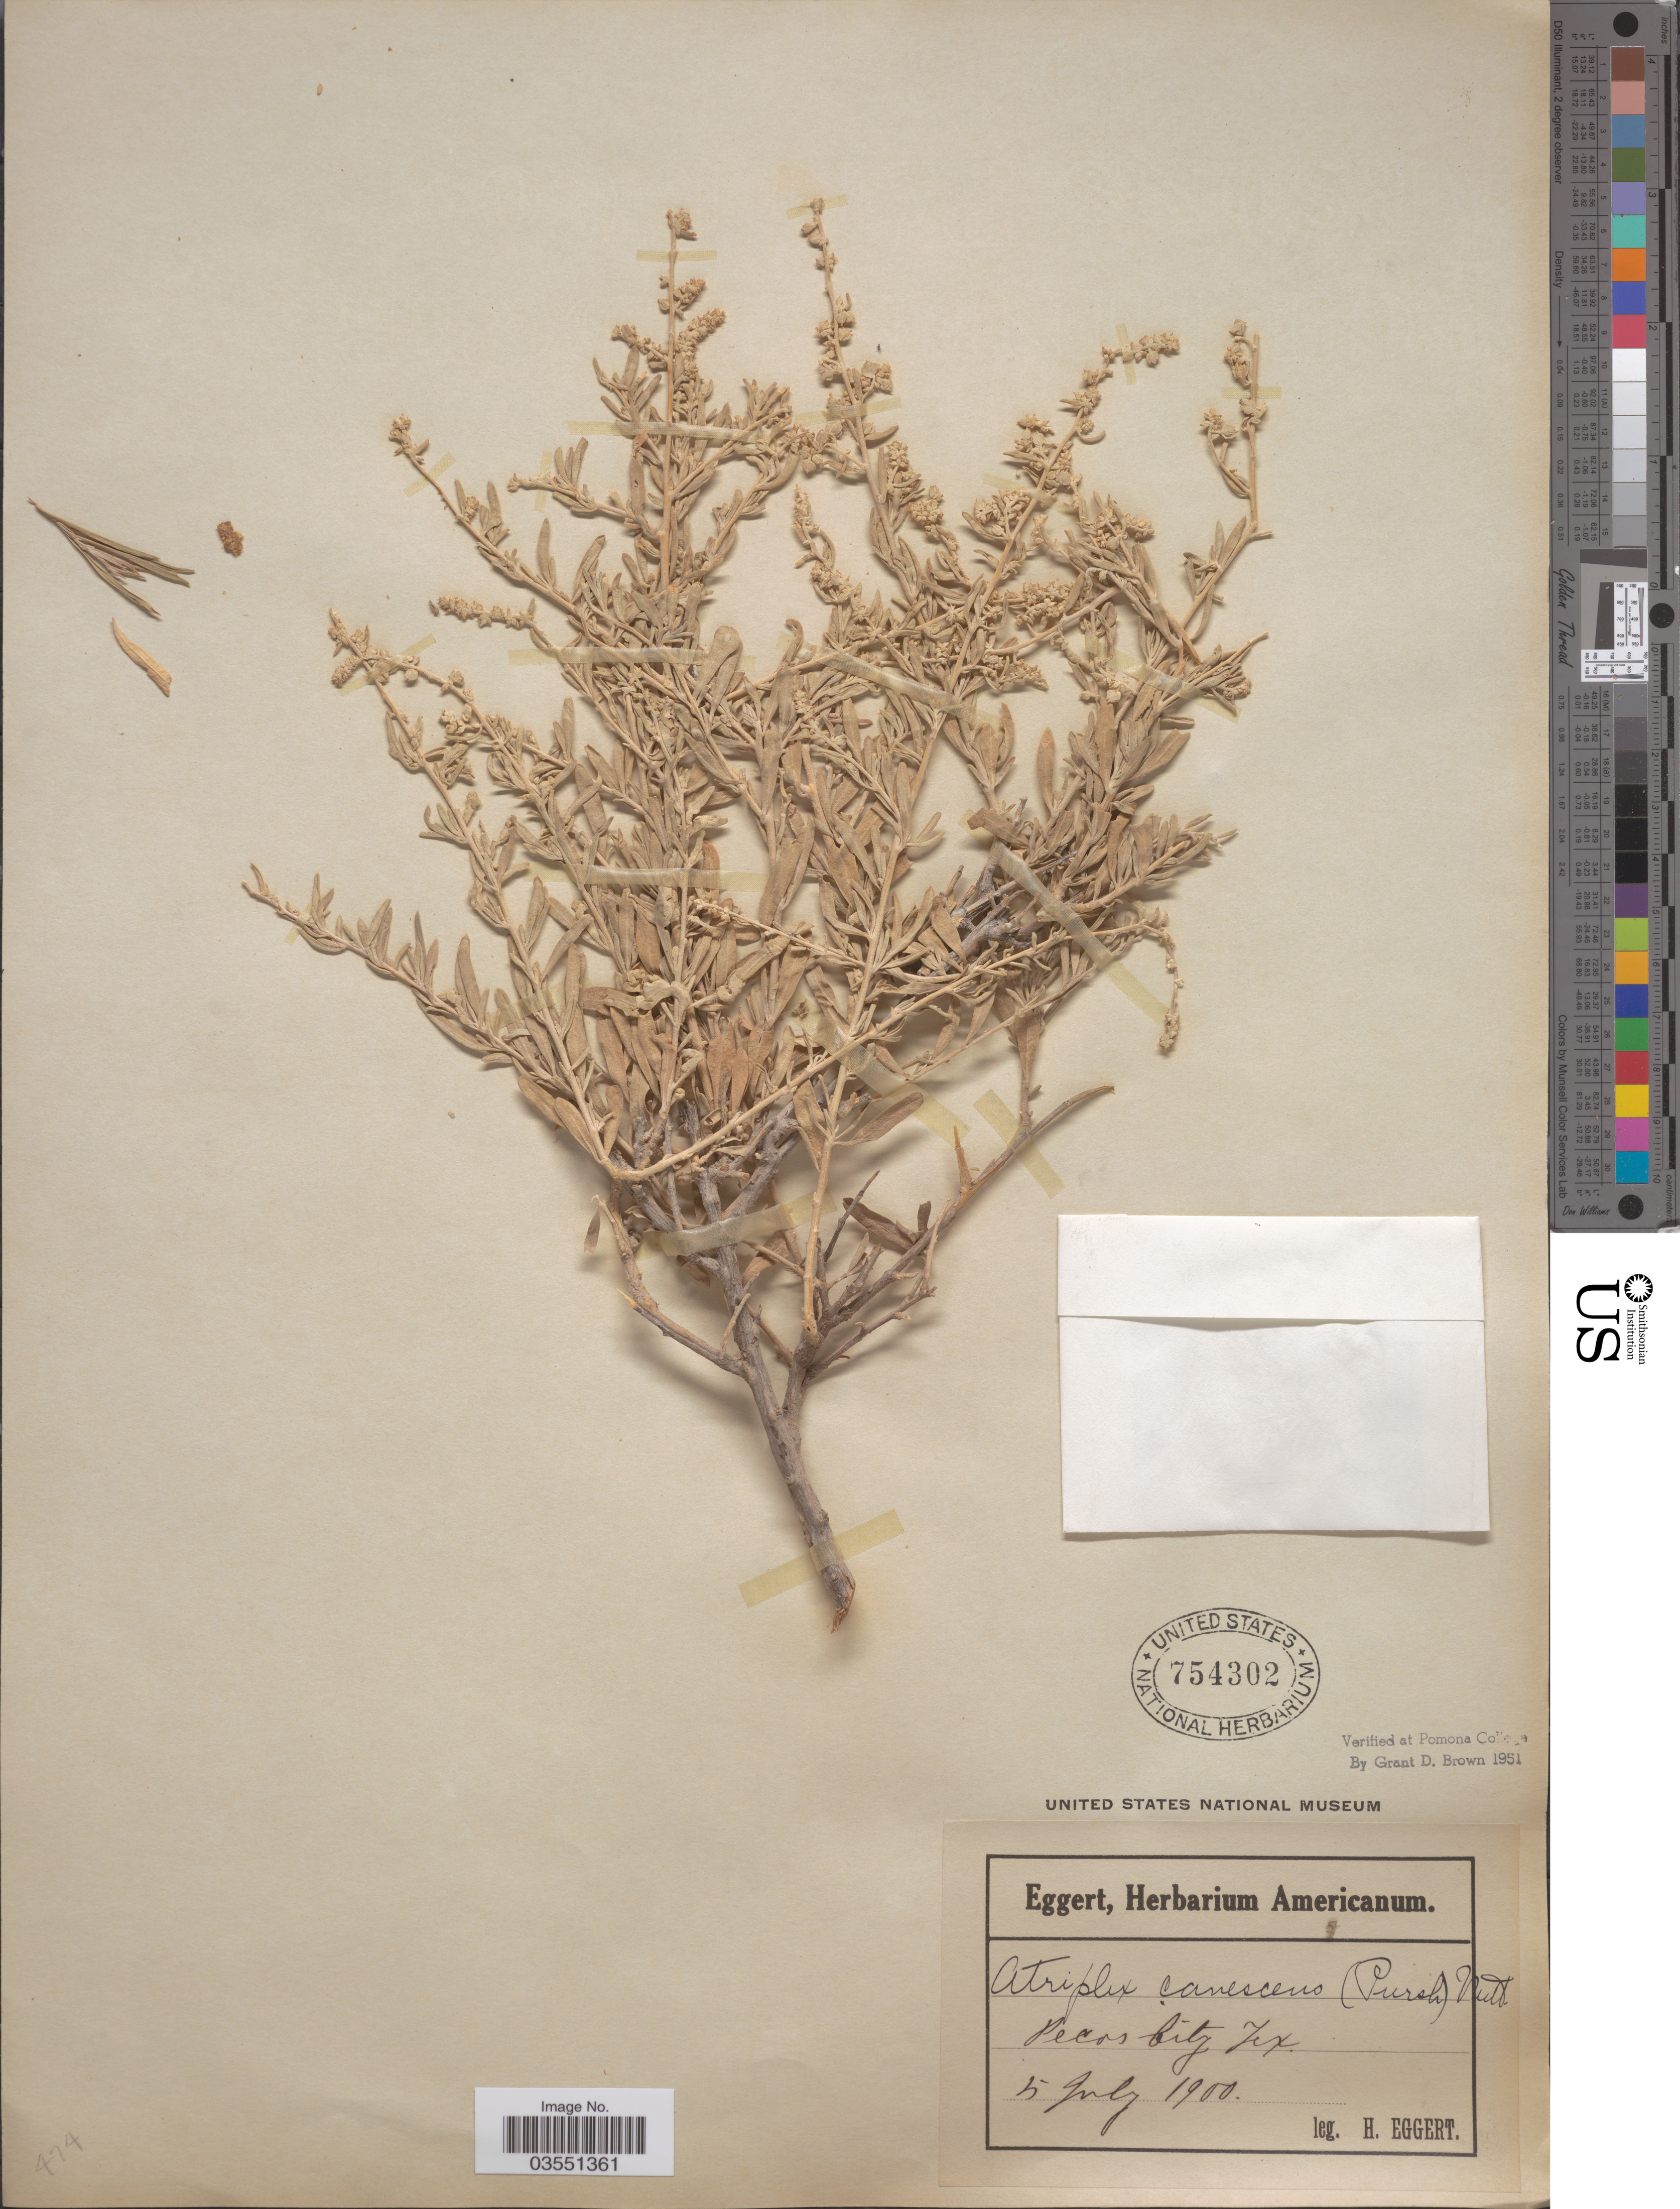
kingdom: Plantae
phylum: Tracheophyta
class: Magnoliopsida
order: Caryophyllales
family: Amaranthaceae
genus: Atriplex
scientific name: Atriplex canescens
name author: (Pursh) Nutt.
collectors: H. Eggert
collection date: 1900-07-05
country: United States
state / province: Texas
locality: Pecos City.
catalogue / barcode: US 754302